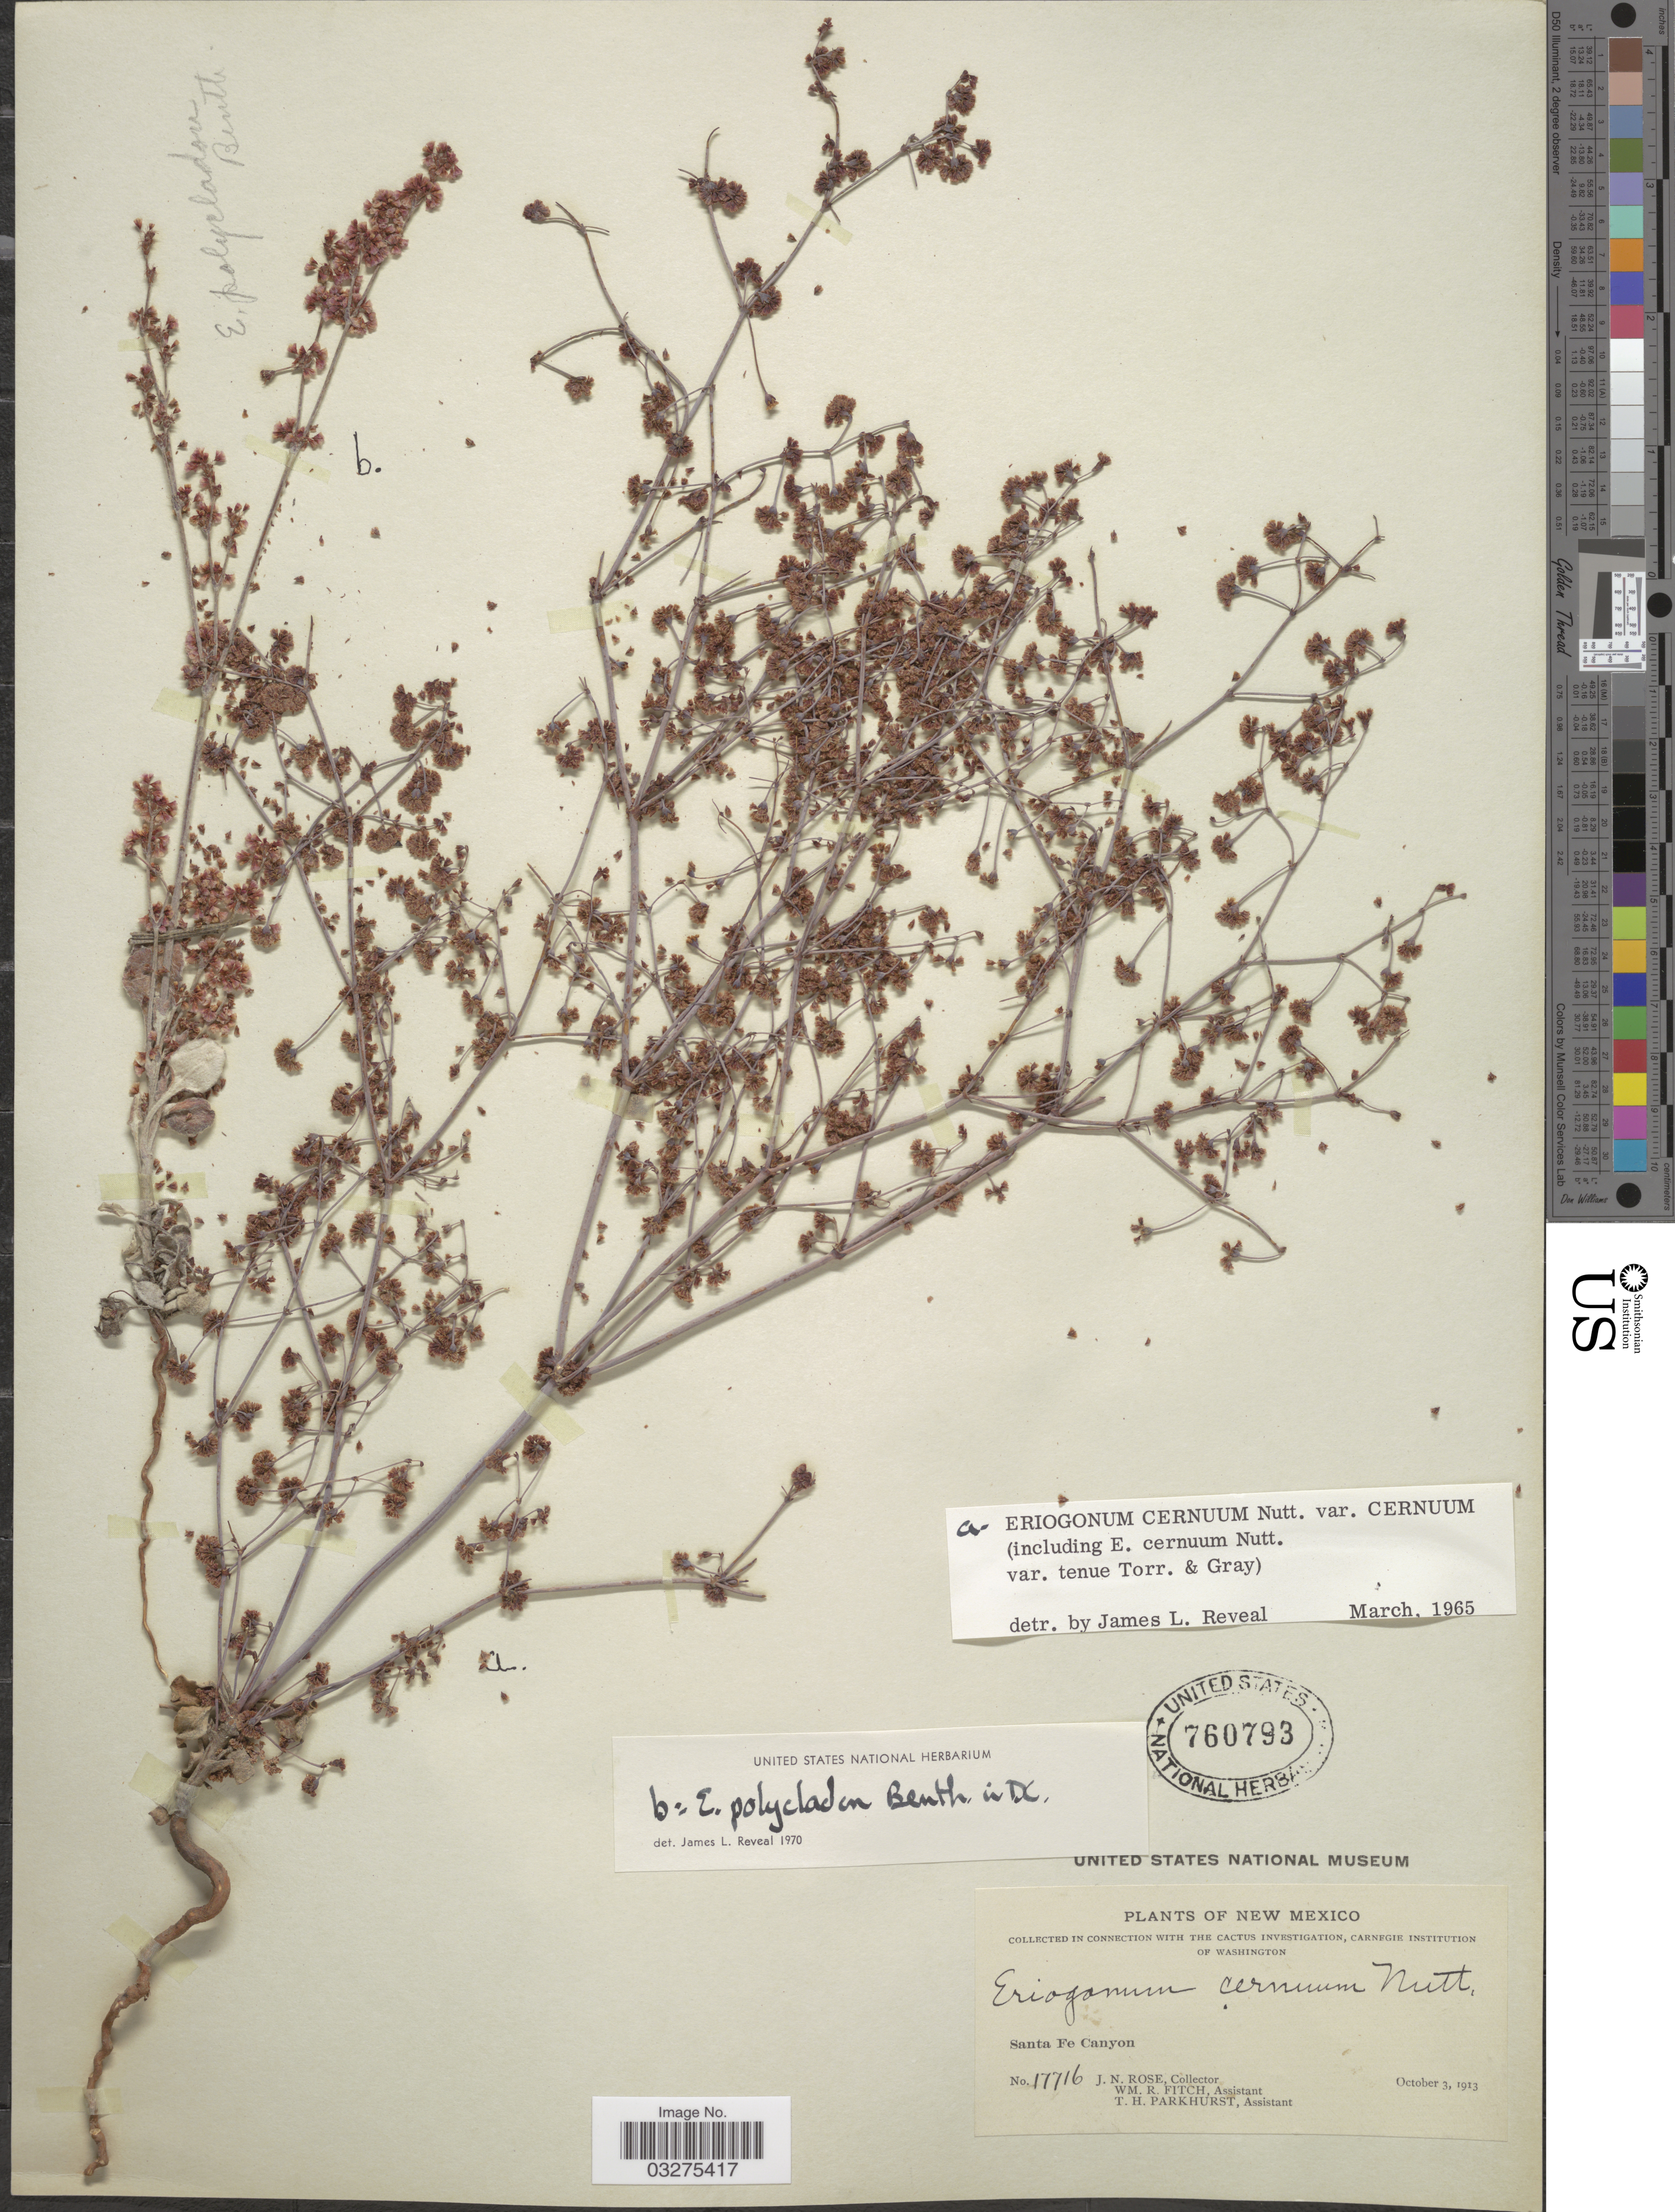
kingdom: Plantae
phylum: Tracheophyta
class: Magnoliopsida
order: Caryophyllales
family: Polygonaceae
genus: Eriogonum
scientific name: Eriogonum cernuum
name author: Nutt.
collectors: J. N. Rose, W. R. Fitch & T. Parkhurst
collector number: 17716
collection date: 1913-10-03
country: United States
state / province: New Mexico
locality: Santa Fe Canyon.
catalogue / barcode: US 760793